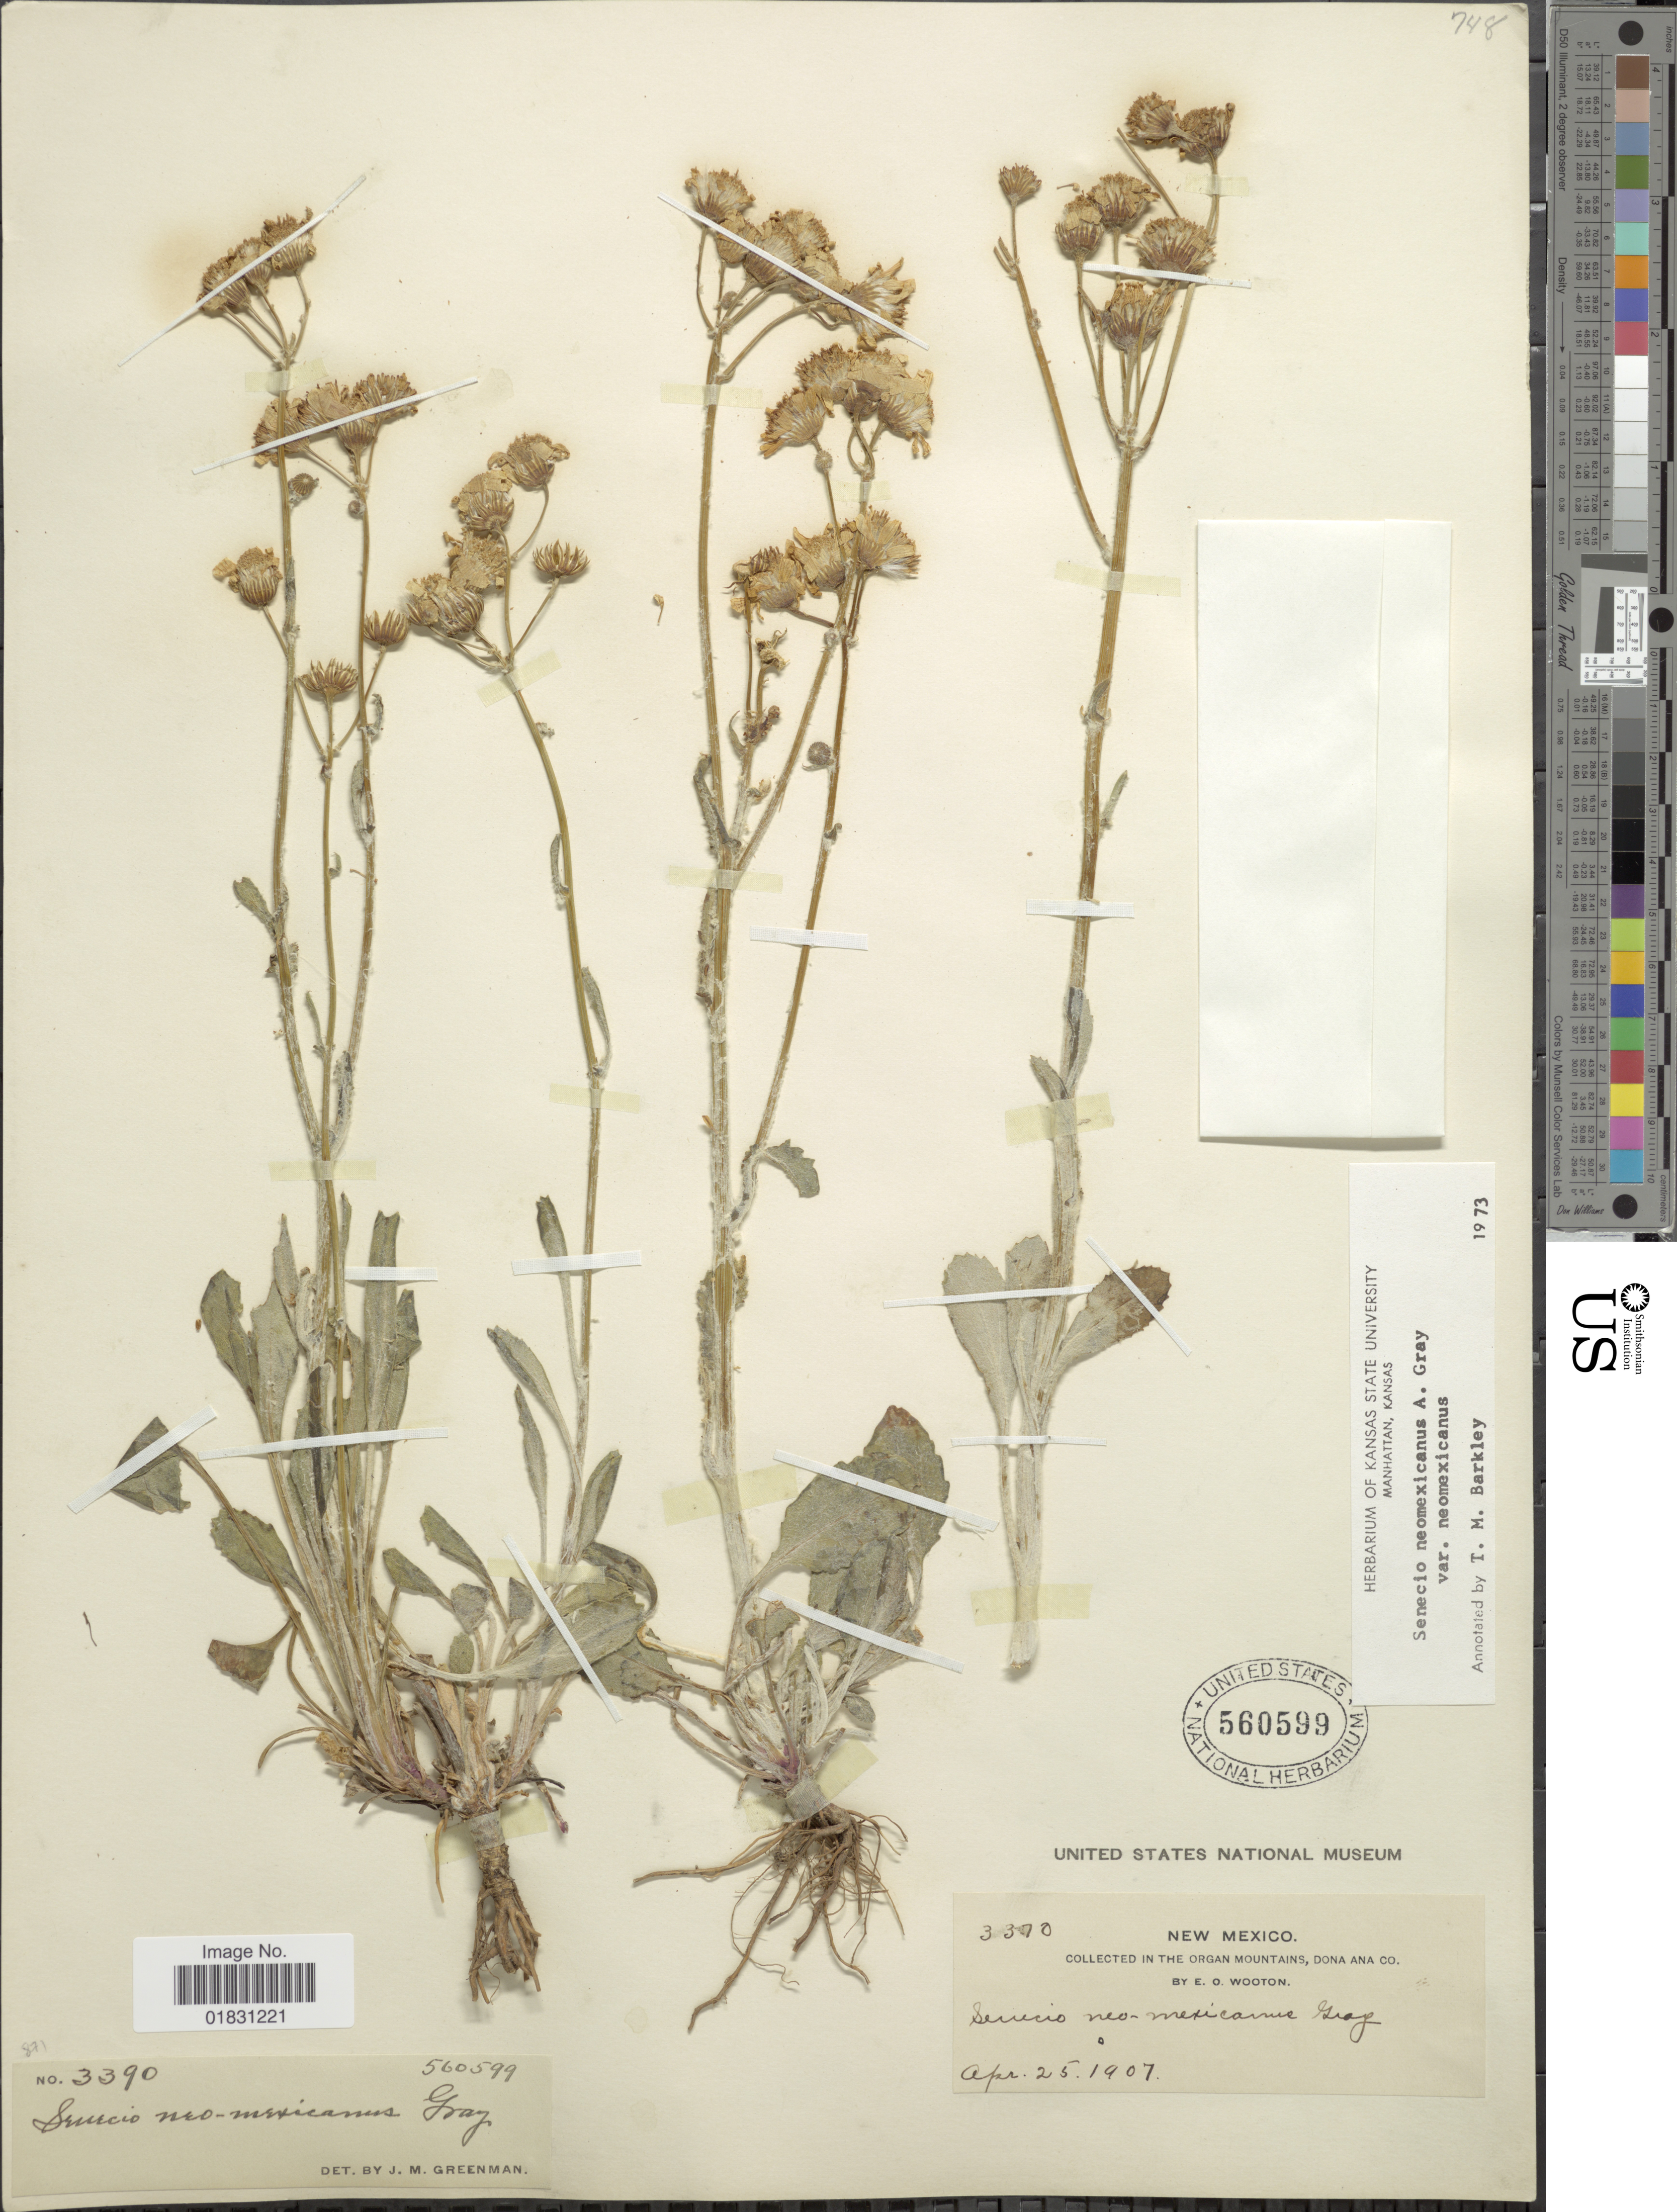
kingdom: Plantae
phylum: Tracheophyta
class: Magnoliopsida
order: Asterales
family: Asteraceae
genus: Packera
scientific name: Packera neomexicana var. neomexicana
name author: (A. Gray) W.A. Weber & Á. Löve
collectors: E. O. Wooton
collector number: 3310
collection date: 1907-04-25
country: United States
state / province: New Mexico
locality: In the Organ Mountains, Dona Ana Co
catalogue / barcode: US 560599